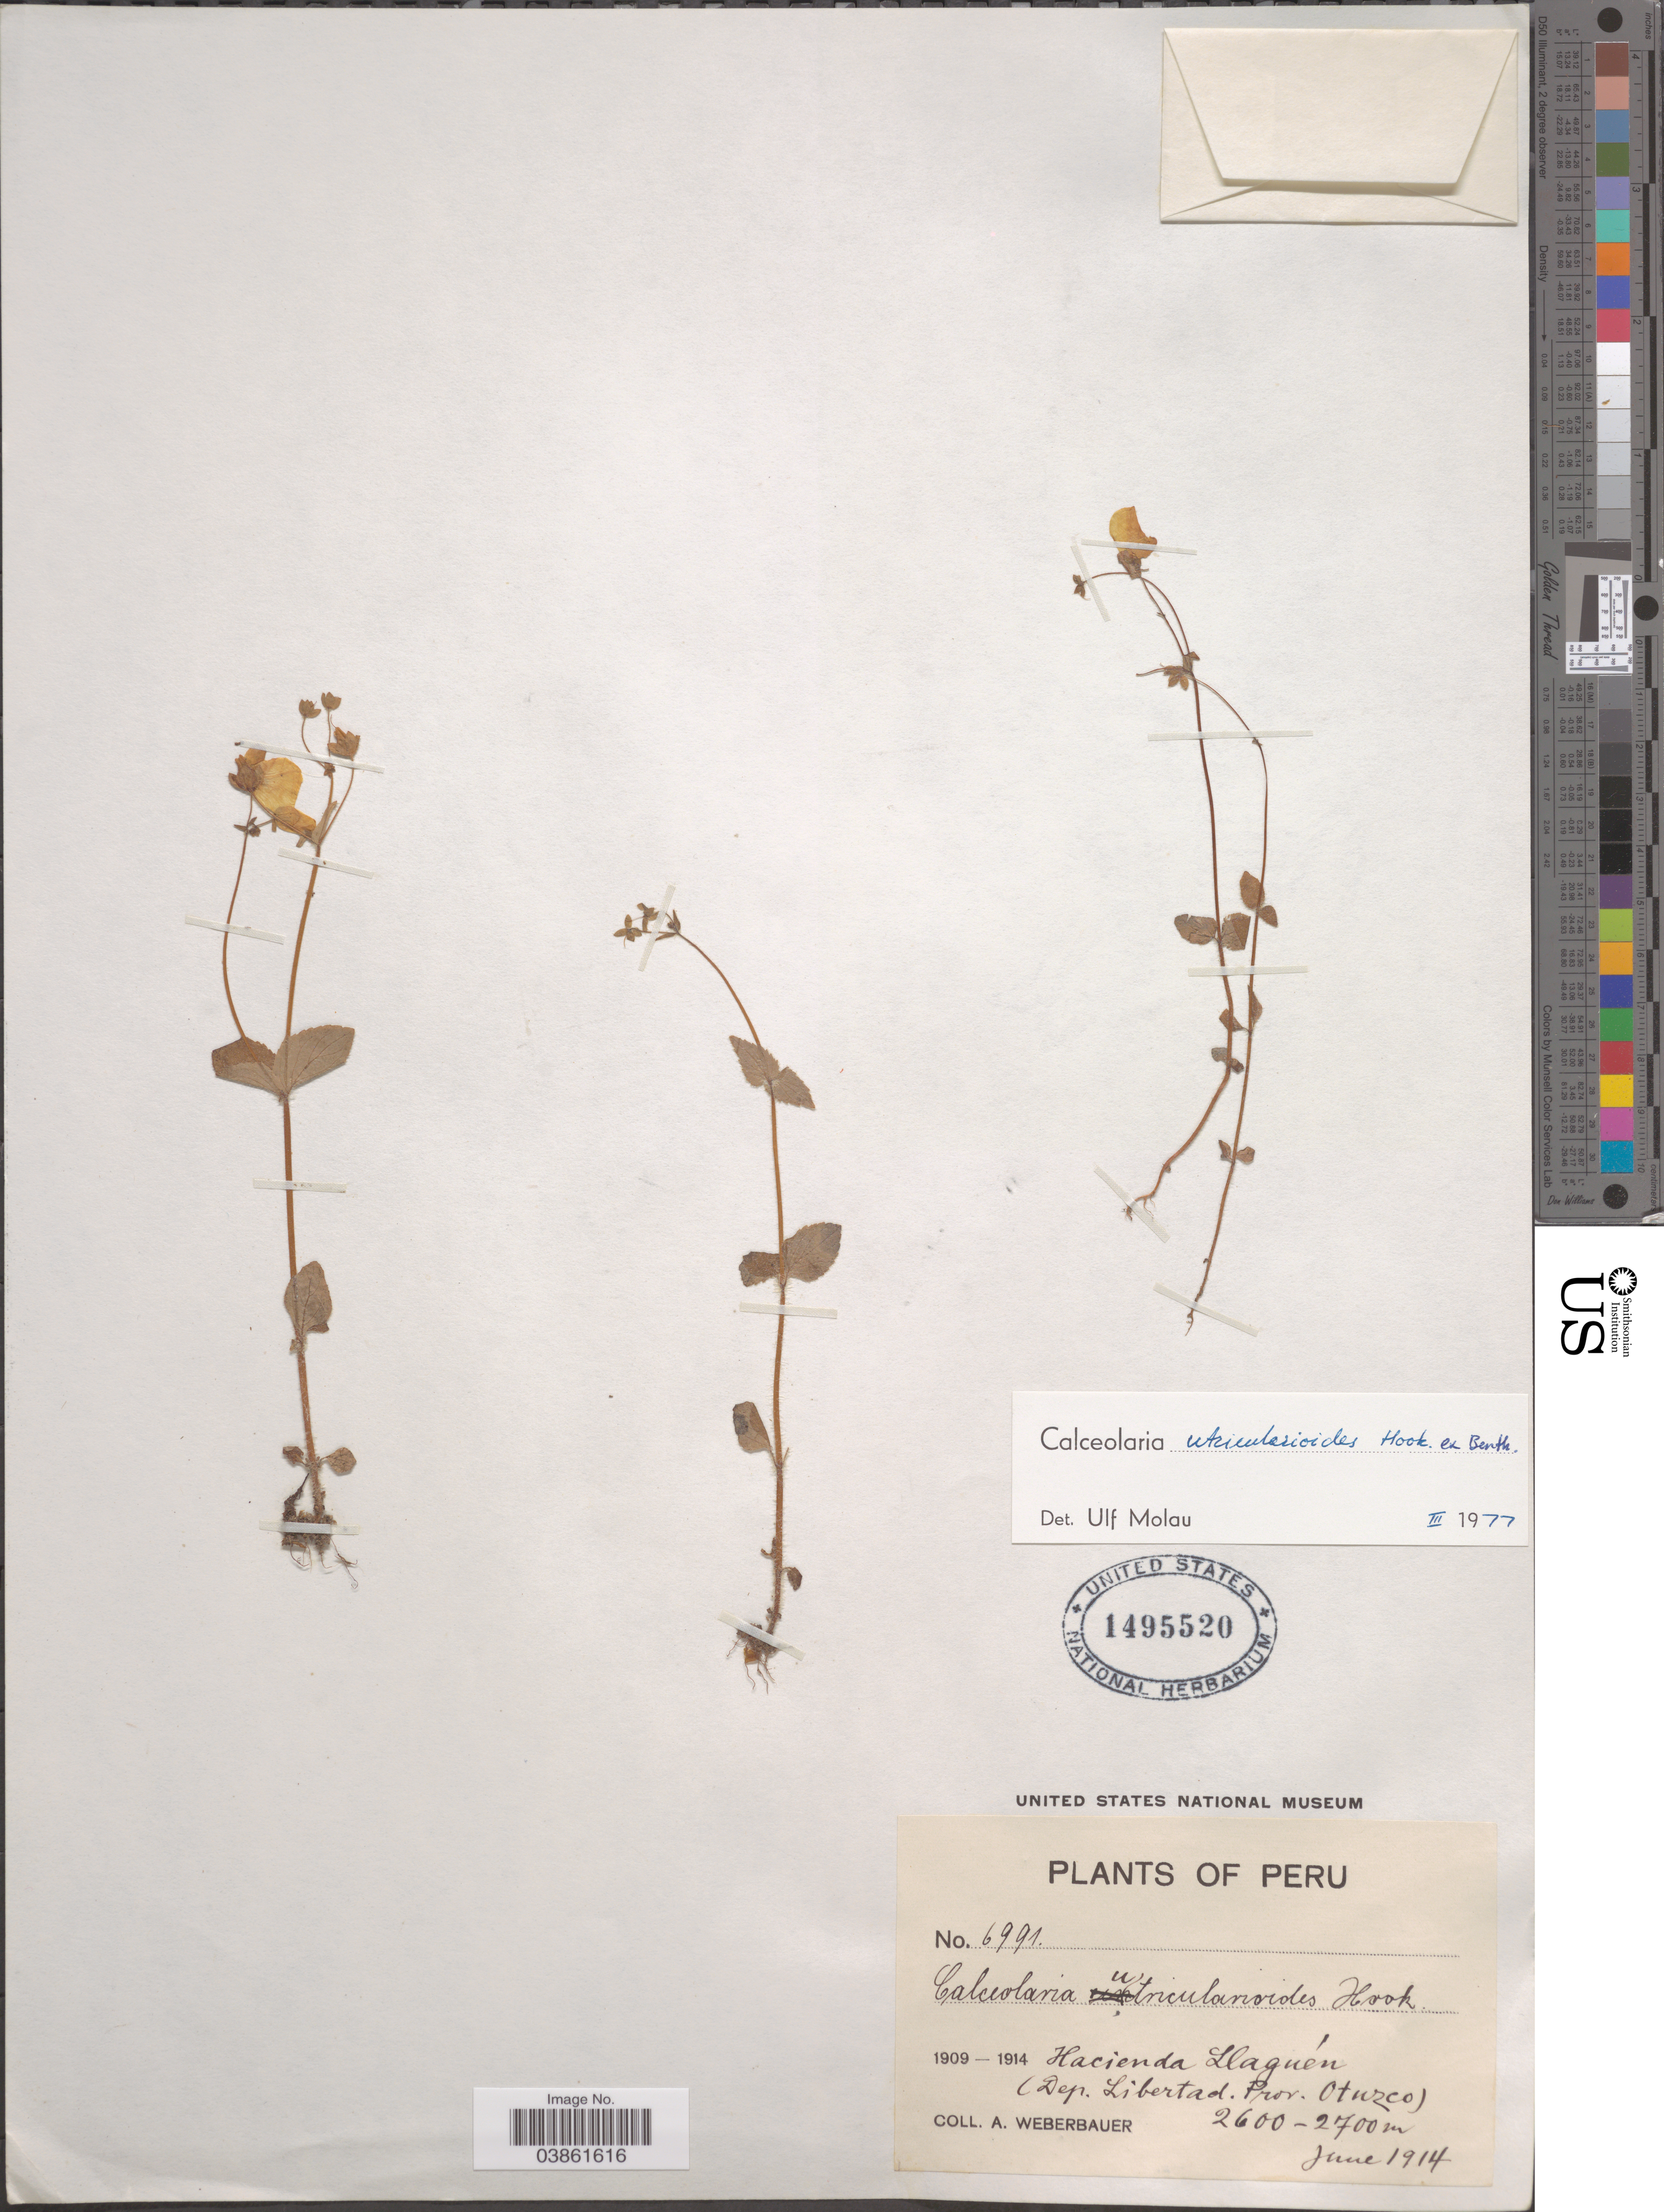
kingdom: Plantae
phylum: Tracheophyta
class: Magnoliopsida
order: Lamiales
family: Calceolariaceae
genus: Calceolaria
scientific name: Calceolaria utricularioides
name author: Hook. ex Benth.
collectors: A. Weberbauer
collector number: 6991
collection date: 1914-06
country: Peru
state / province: La Libertad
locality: Hacienda Llaguén (Dep. Libertad. Prov. Otuzco).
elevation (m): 2600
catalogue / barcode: US 1495520